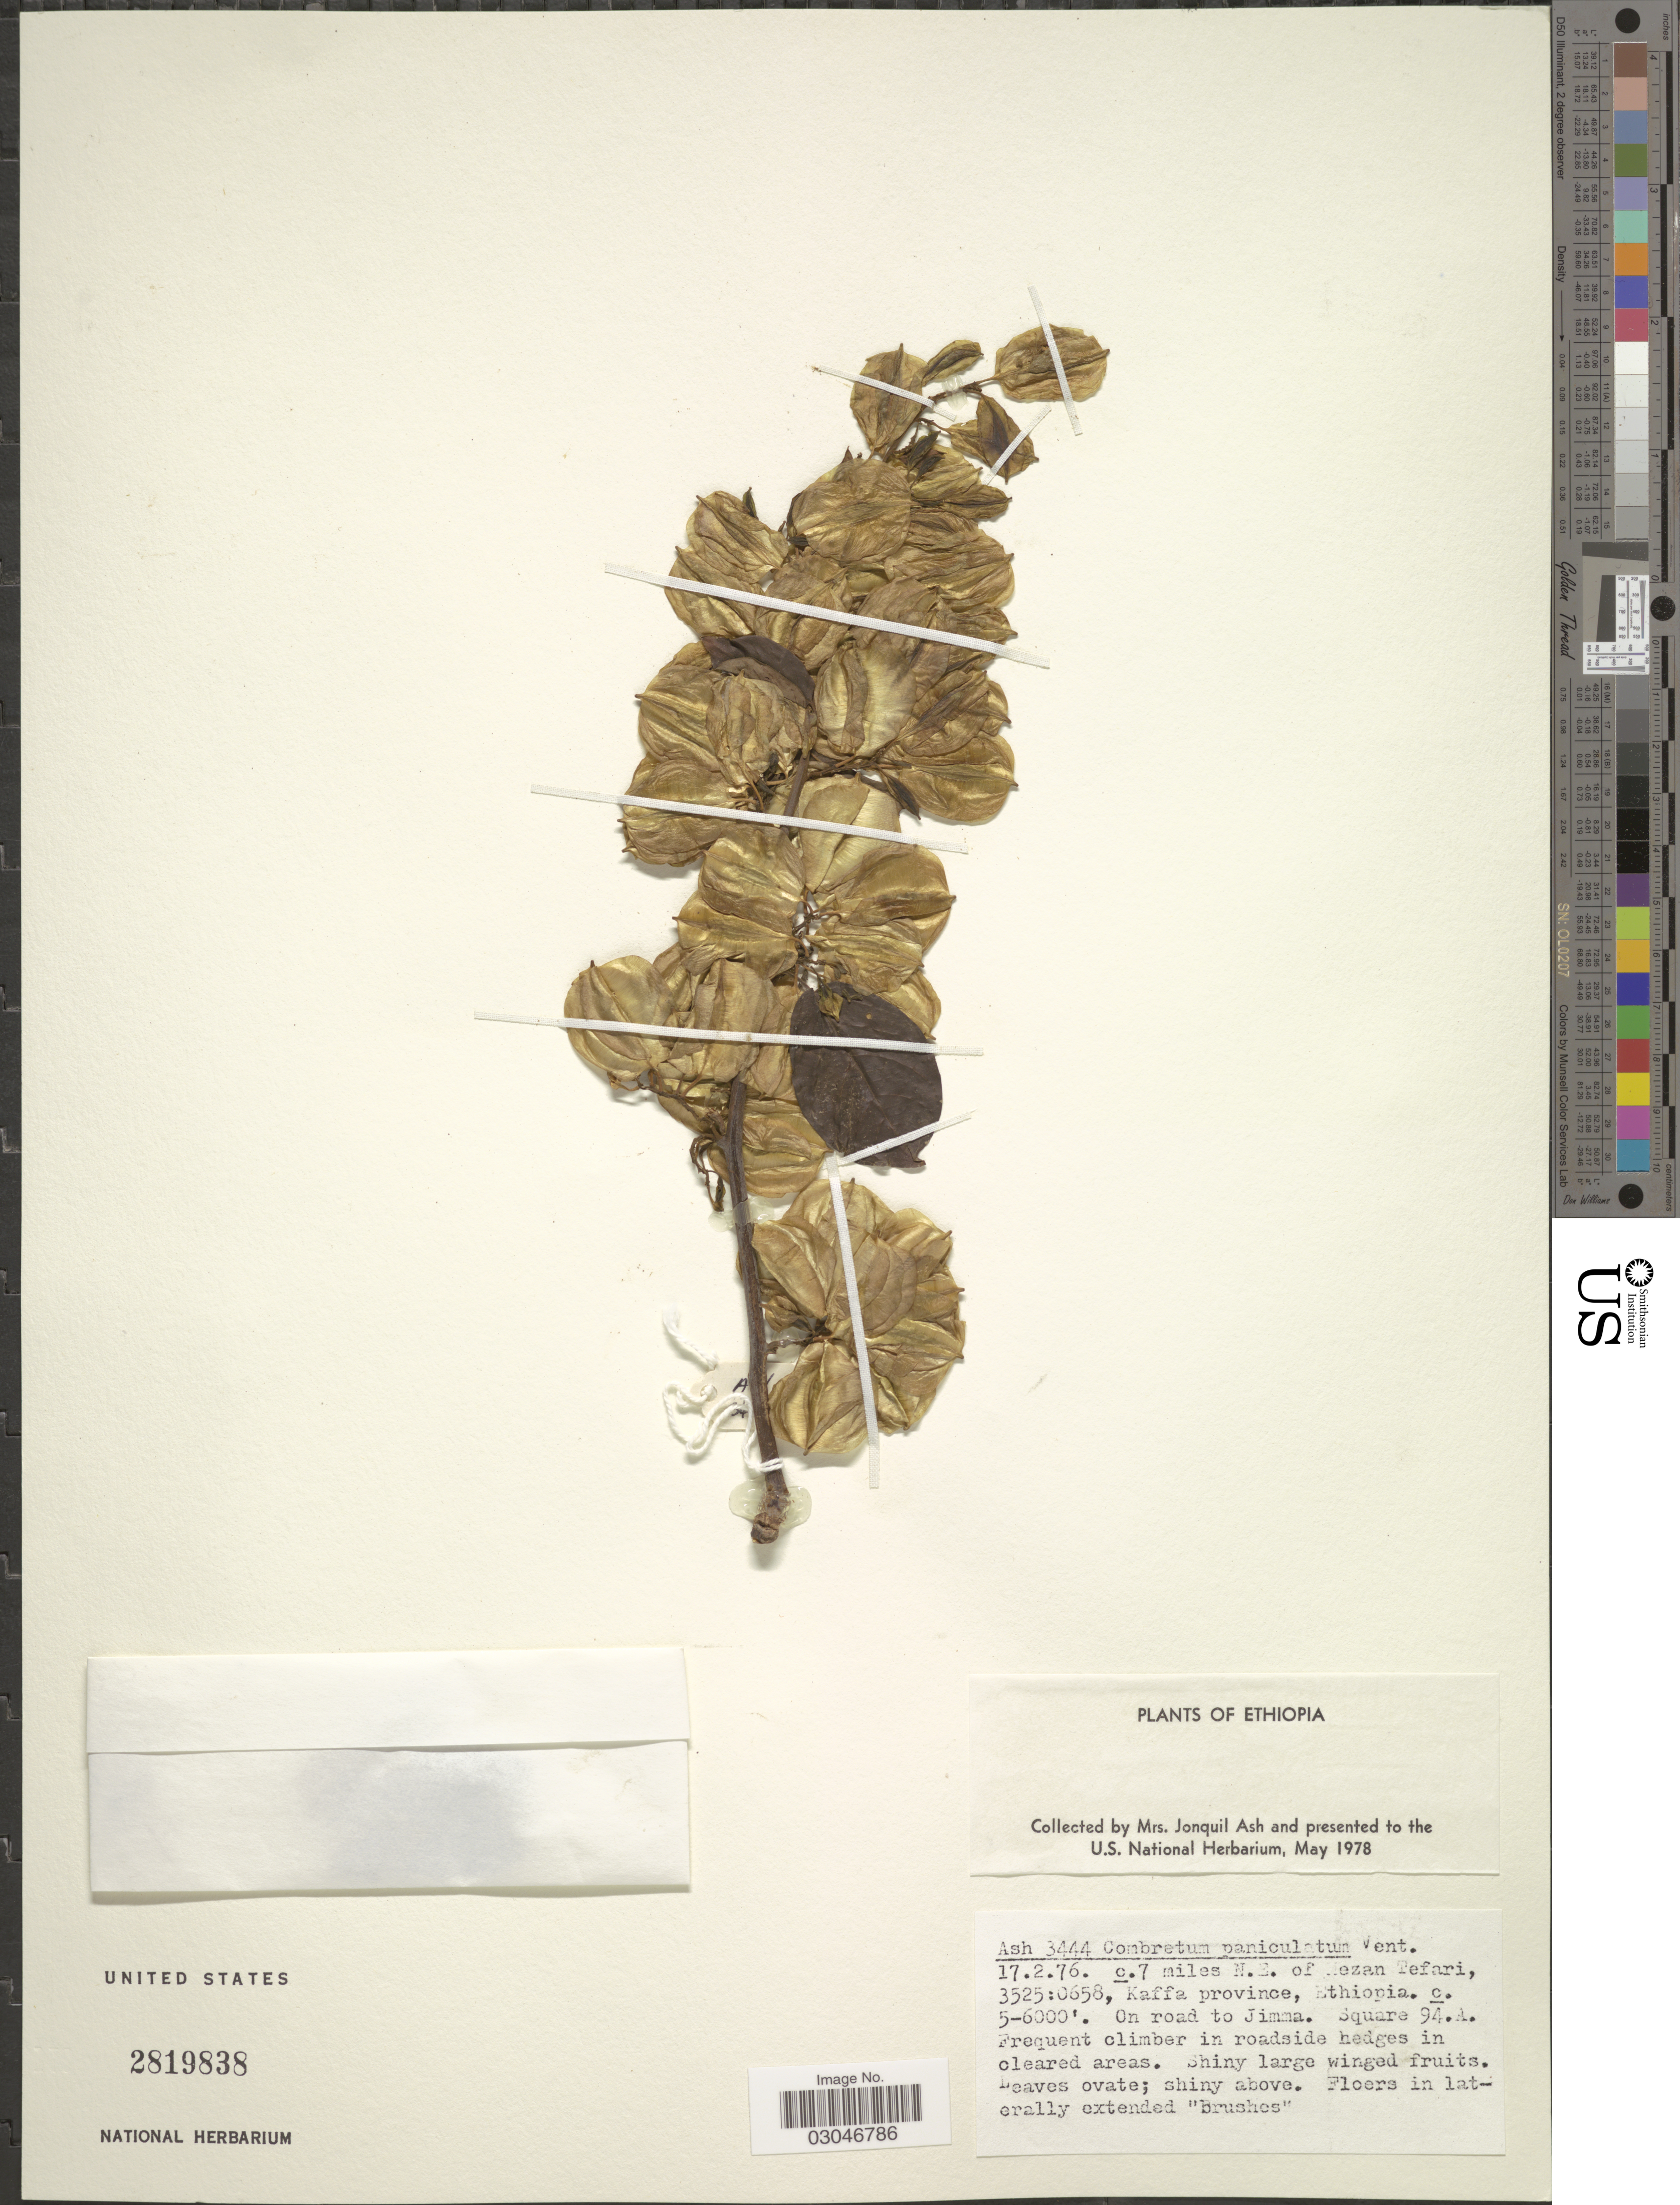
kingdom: Plantae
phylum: Tracheophyta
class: Magnoliopsida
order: Myrtales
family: Combretaceae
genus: Combretum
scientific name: Combretum paniculatum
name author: Vent.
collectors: J. Ash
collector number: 3444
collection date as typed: Transcribed d/m/y: 17/2/76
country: Ethiopia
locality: C. 7 miles N.E. of Mezan Tefari, 3525:0658, Kaffa province. On road to Jimma. Square 94.A.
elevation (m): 1524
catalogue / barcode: US 2819838